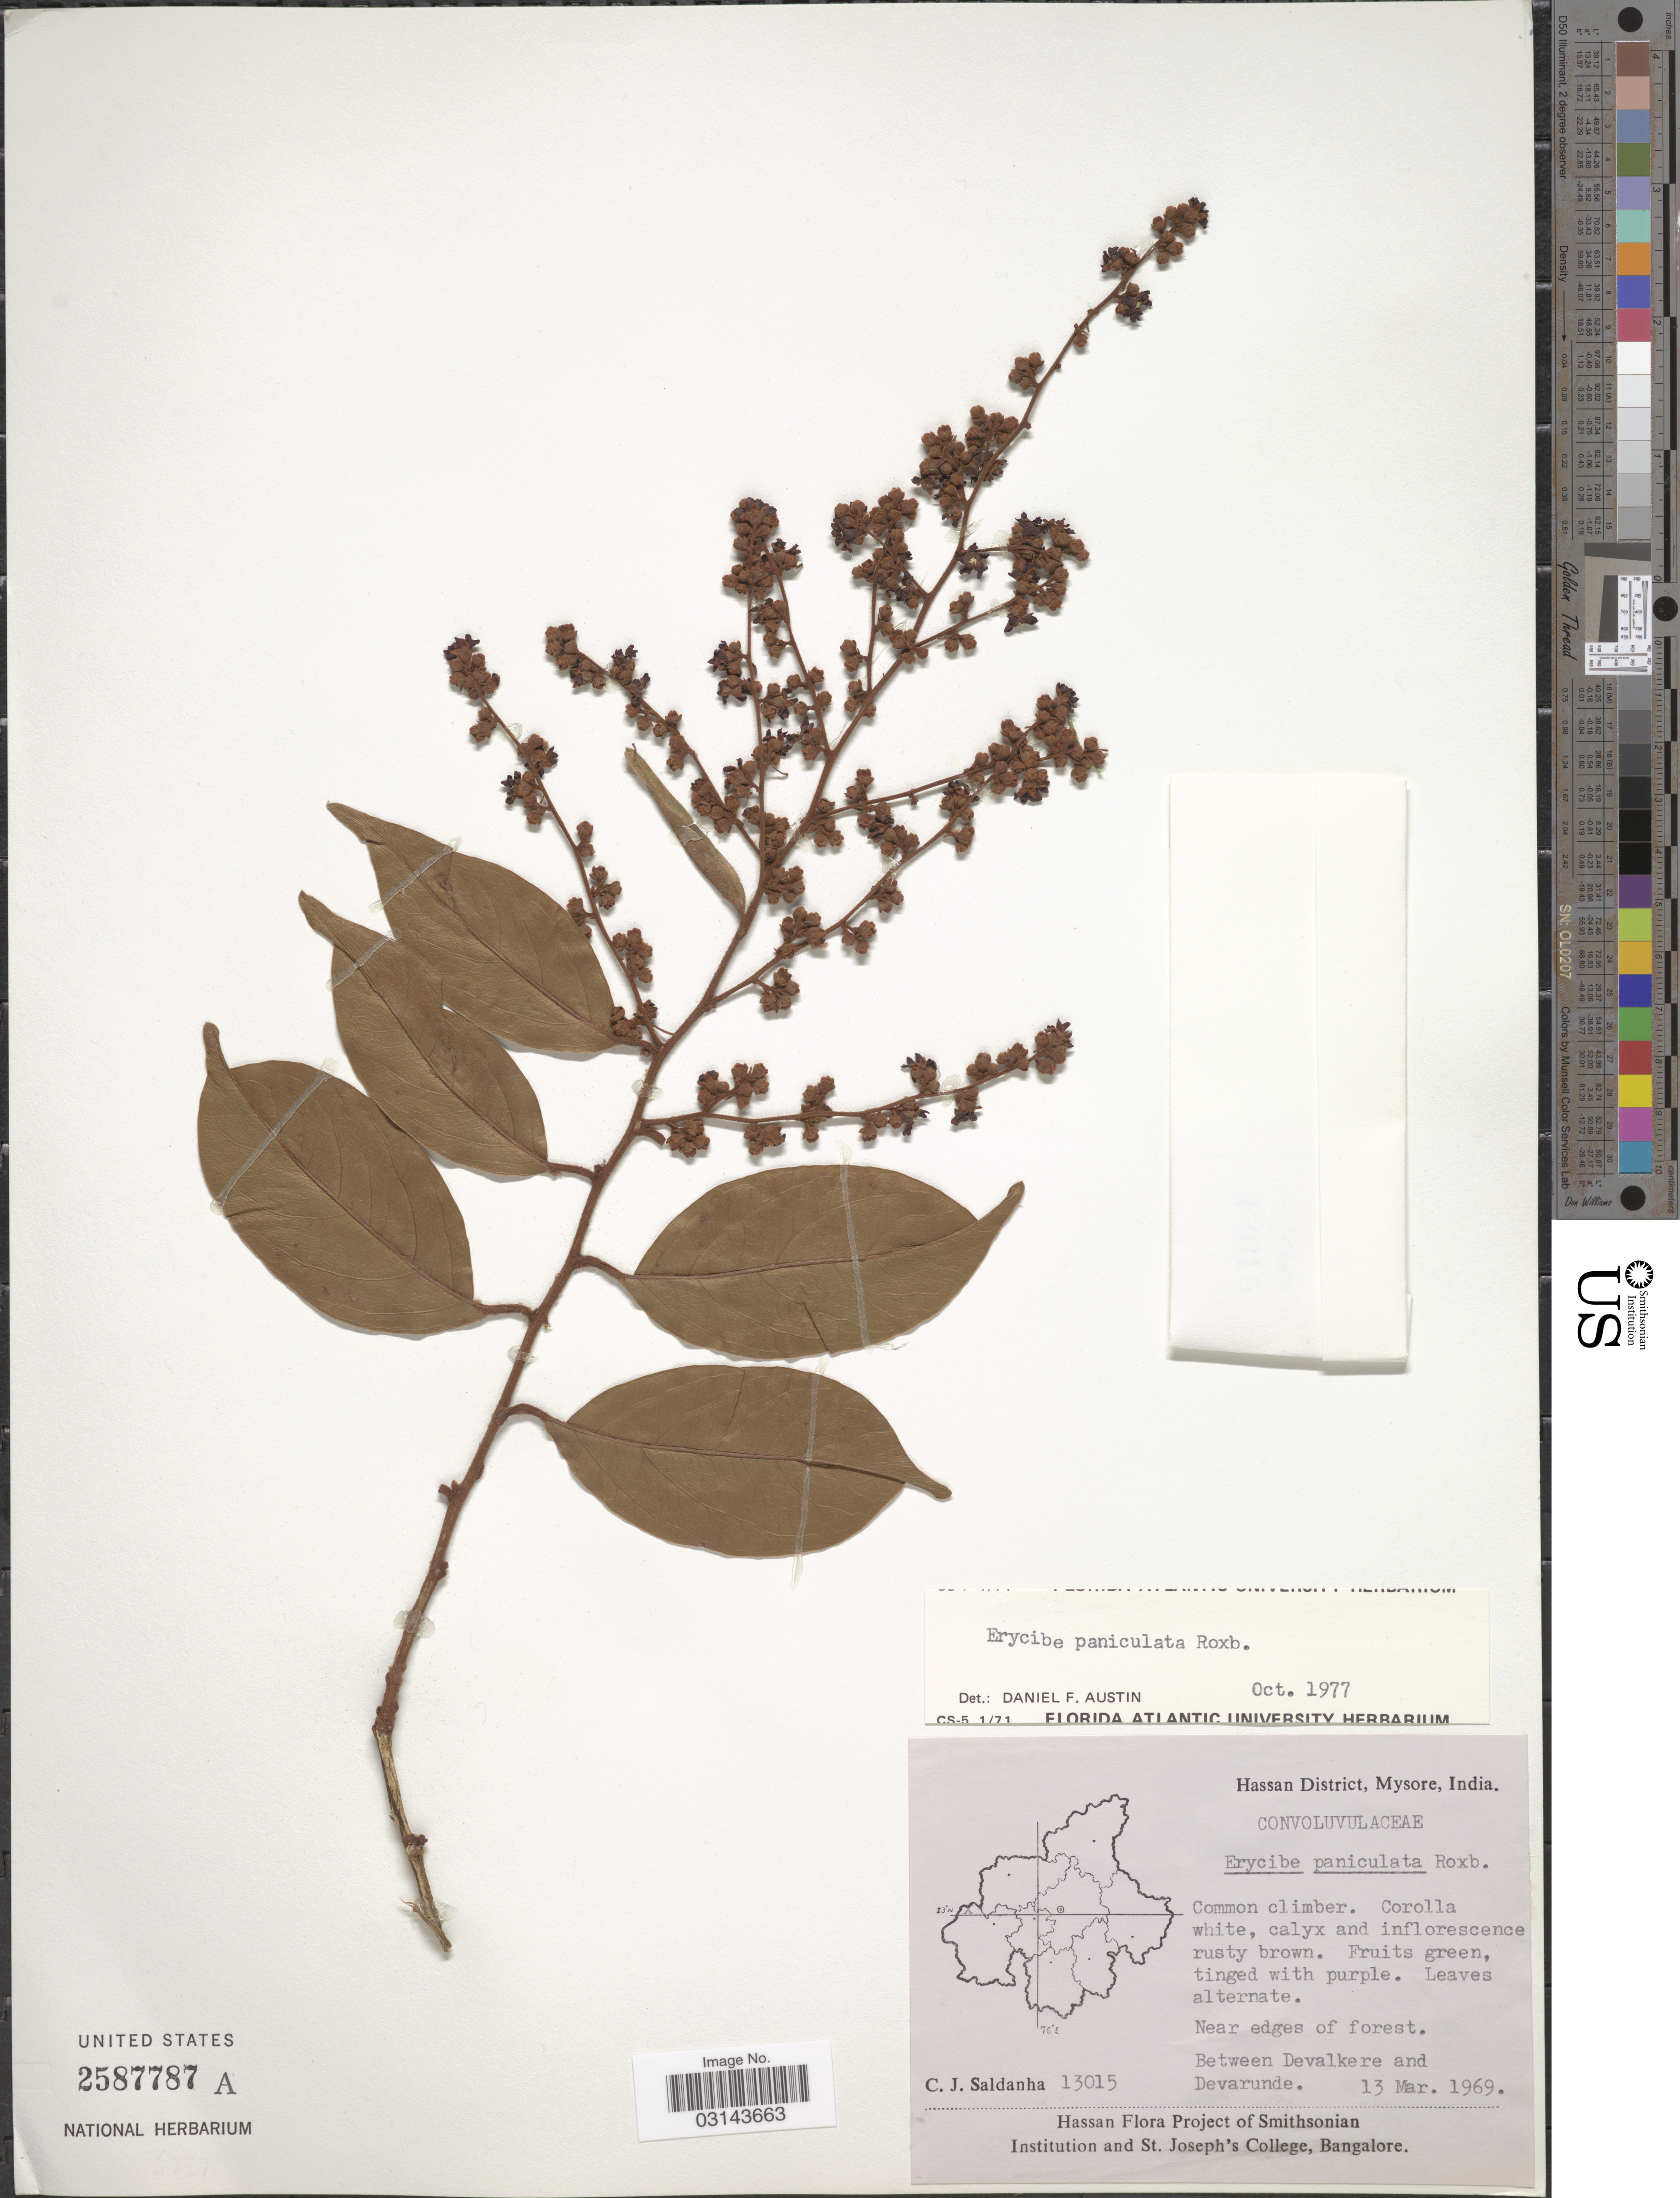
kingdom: Plantae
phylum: Tracheophyta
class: Magnoliopsida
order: Solanales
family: Convolvulaceae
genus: Erycibe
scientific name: Erycibe paniculata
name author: Roxb.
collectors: C. J. Saldanha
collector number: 13015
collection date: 1969-03-13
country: India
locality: Hassan District, Mysore. Between Devalkere and Devarunde.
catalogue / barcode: US 2587787A